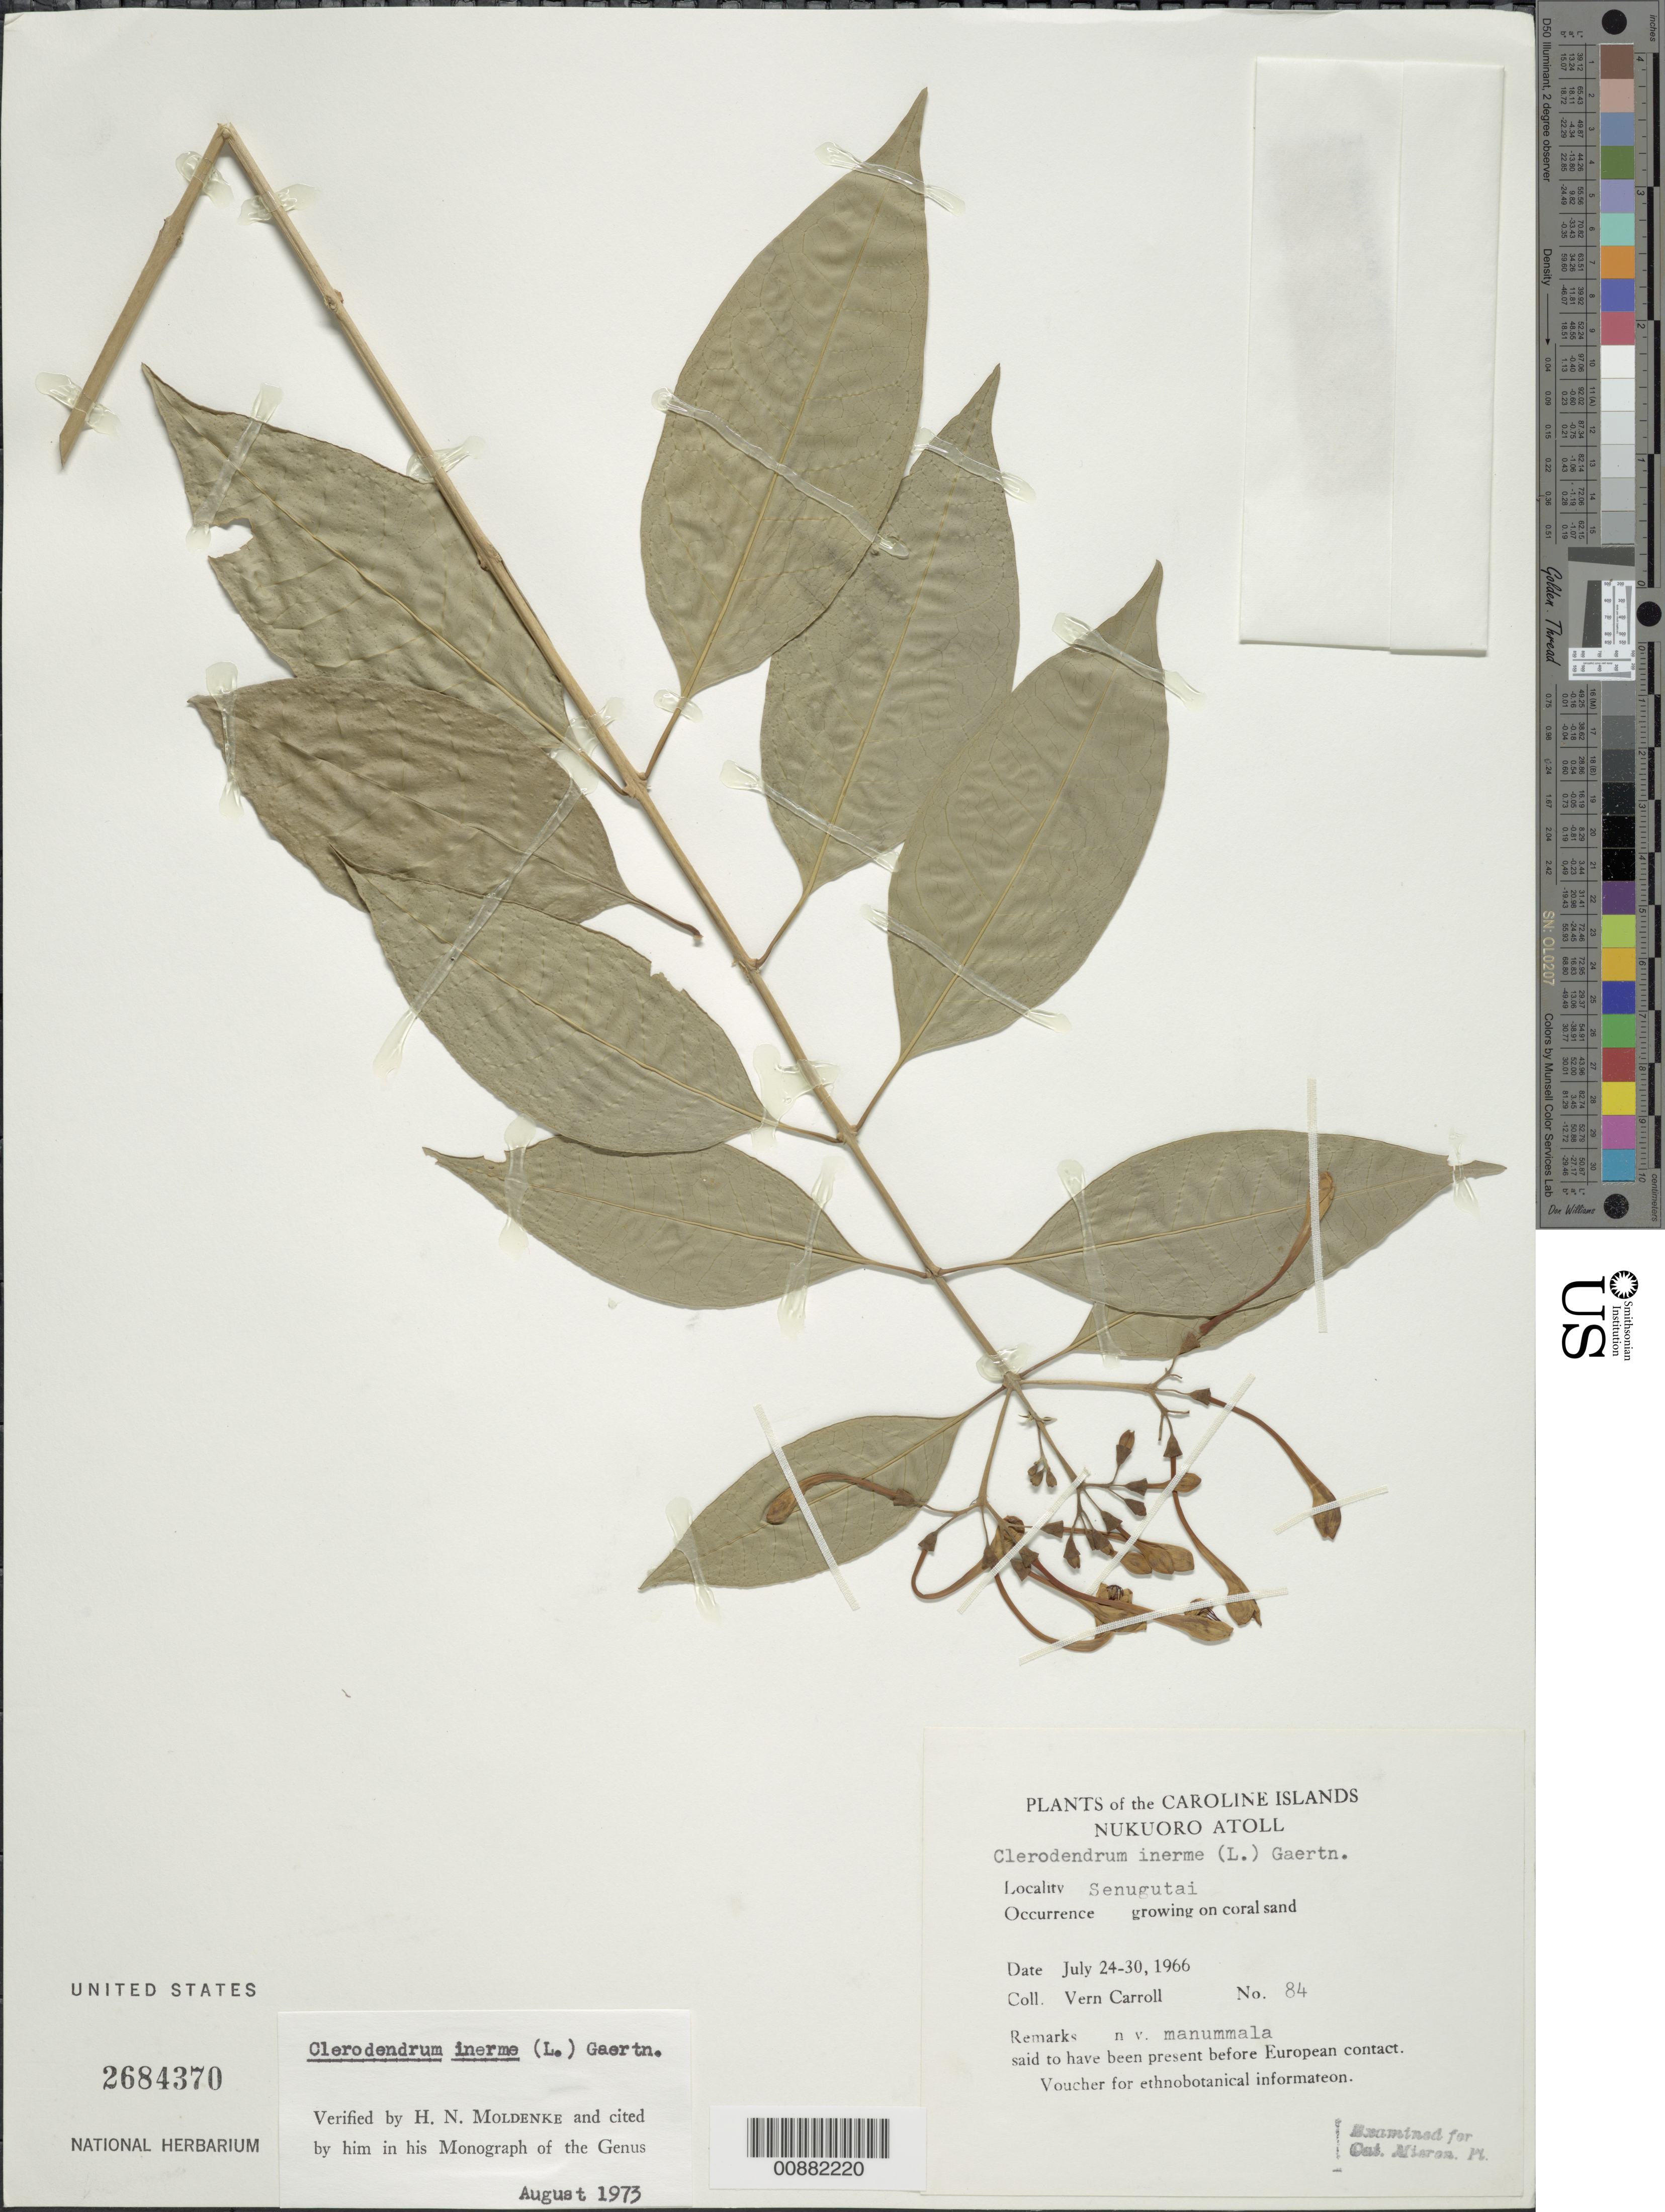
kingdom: Plantae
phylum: Tracheophyta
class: Magnoliopsida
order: Lamiales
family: Lamiaceae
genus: Clerodendrum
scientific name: Clerodendrum inerme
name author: (L.) Gaertn.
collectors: V. Carroll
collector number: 84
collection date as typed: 24 Jul 1966 to 30 Jul 1966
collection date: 1966-07-24/1966-07-30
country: Micronesia, Federated States of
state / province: Pohnpei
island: Nukuoro Atoll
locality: Senugutai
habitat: growing on coral sand.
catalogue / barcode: US 2684370